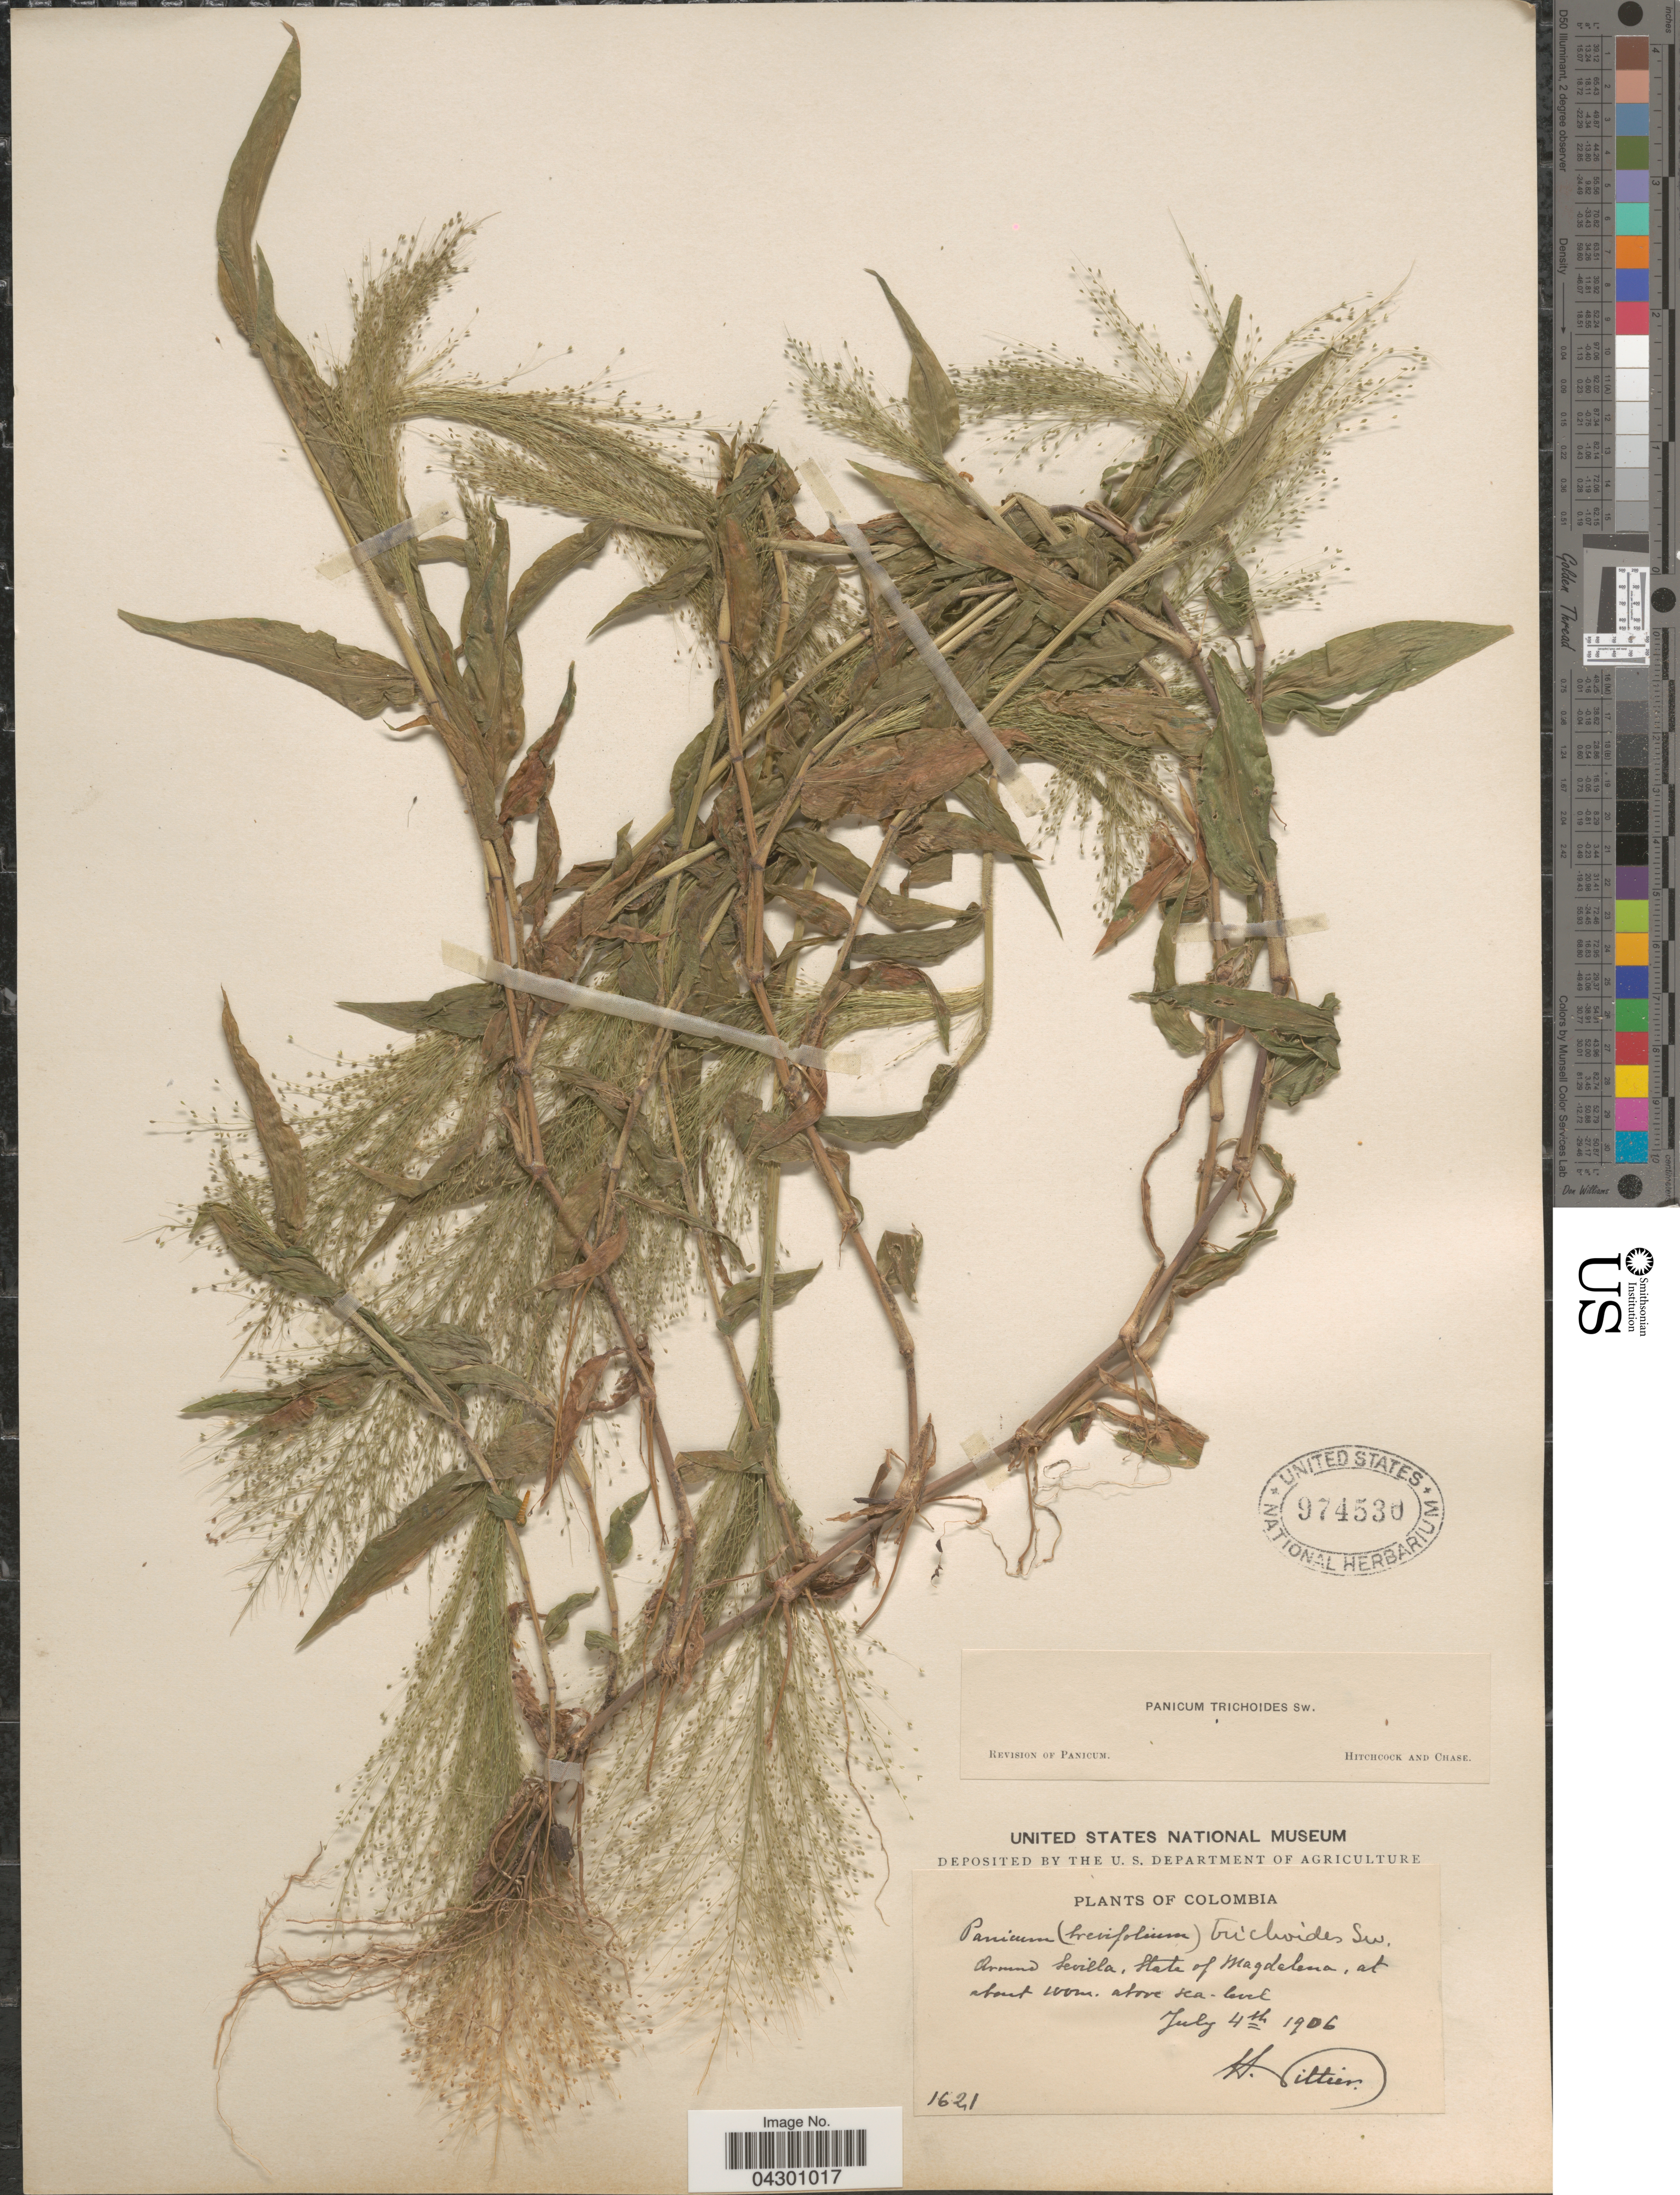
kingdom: Plantae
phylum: Tracheophyta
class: Liliopsida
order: Poales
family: Poaceae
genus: Panicum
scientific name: Panicum trichoides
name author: Sw.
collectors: H. F. Pittier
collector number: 1621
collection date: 1906-07-04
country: Colombia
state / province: Magdalena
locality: Around Sevilla.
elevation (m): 100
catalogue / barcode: US 974530